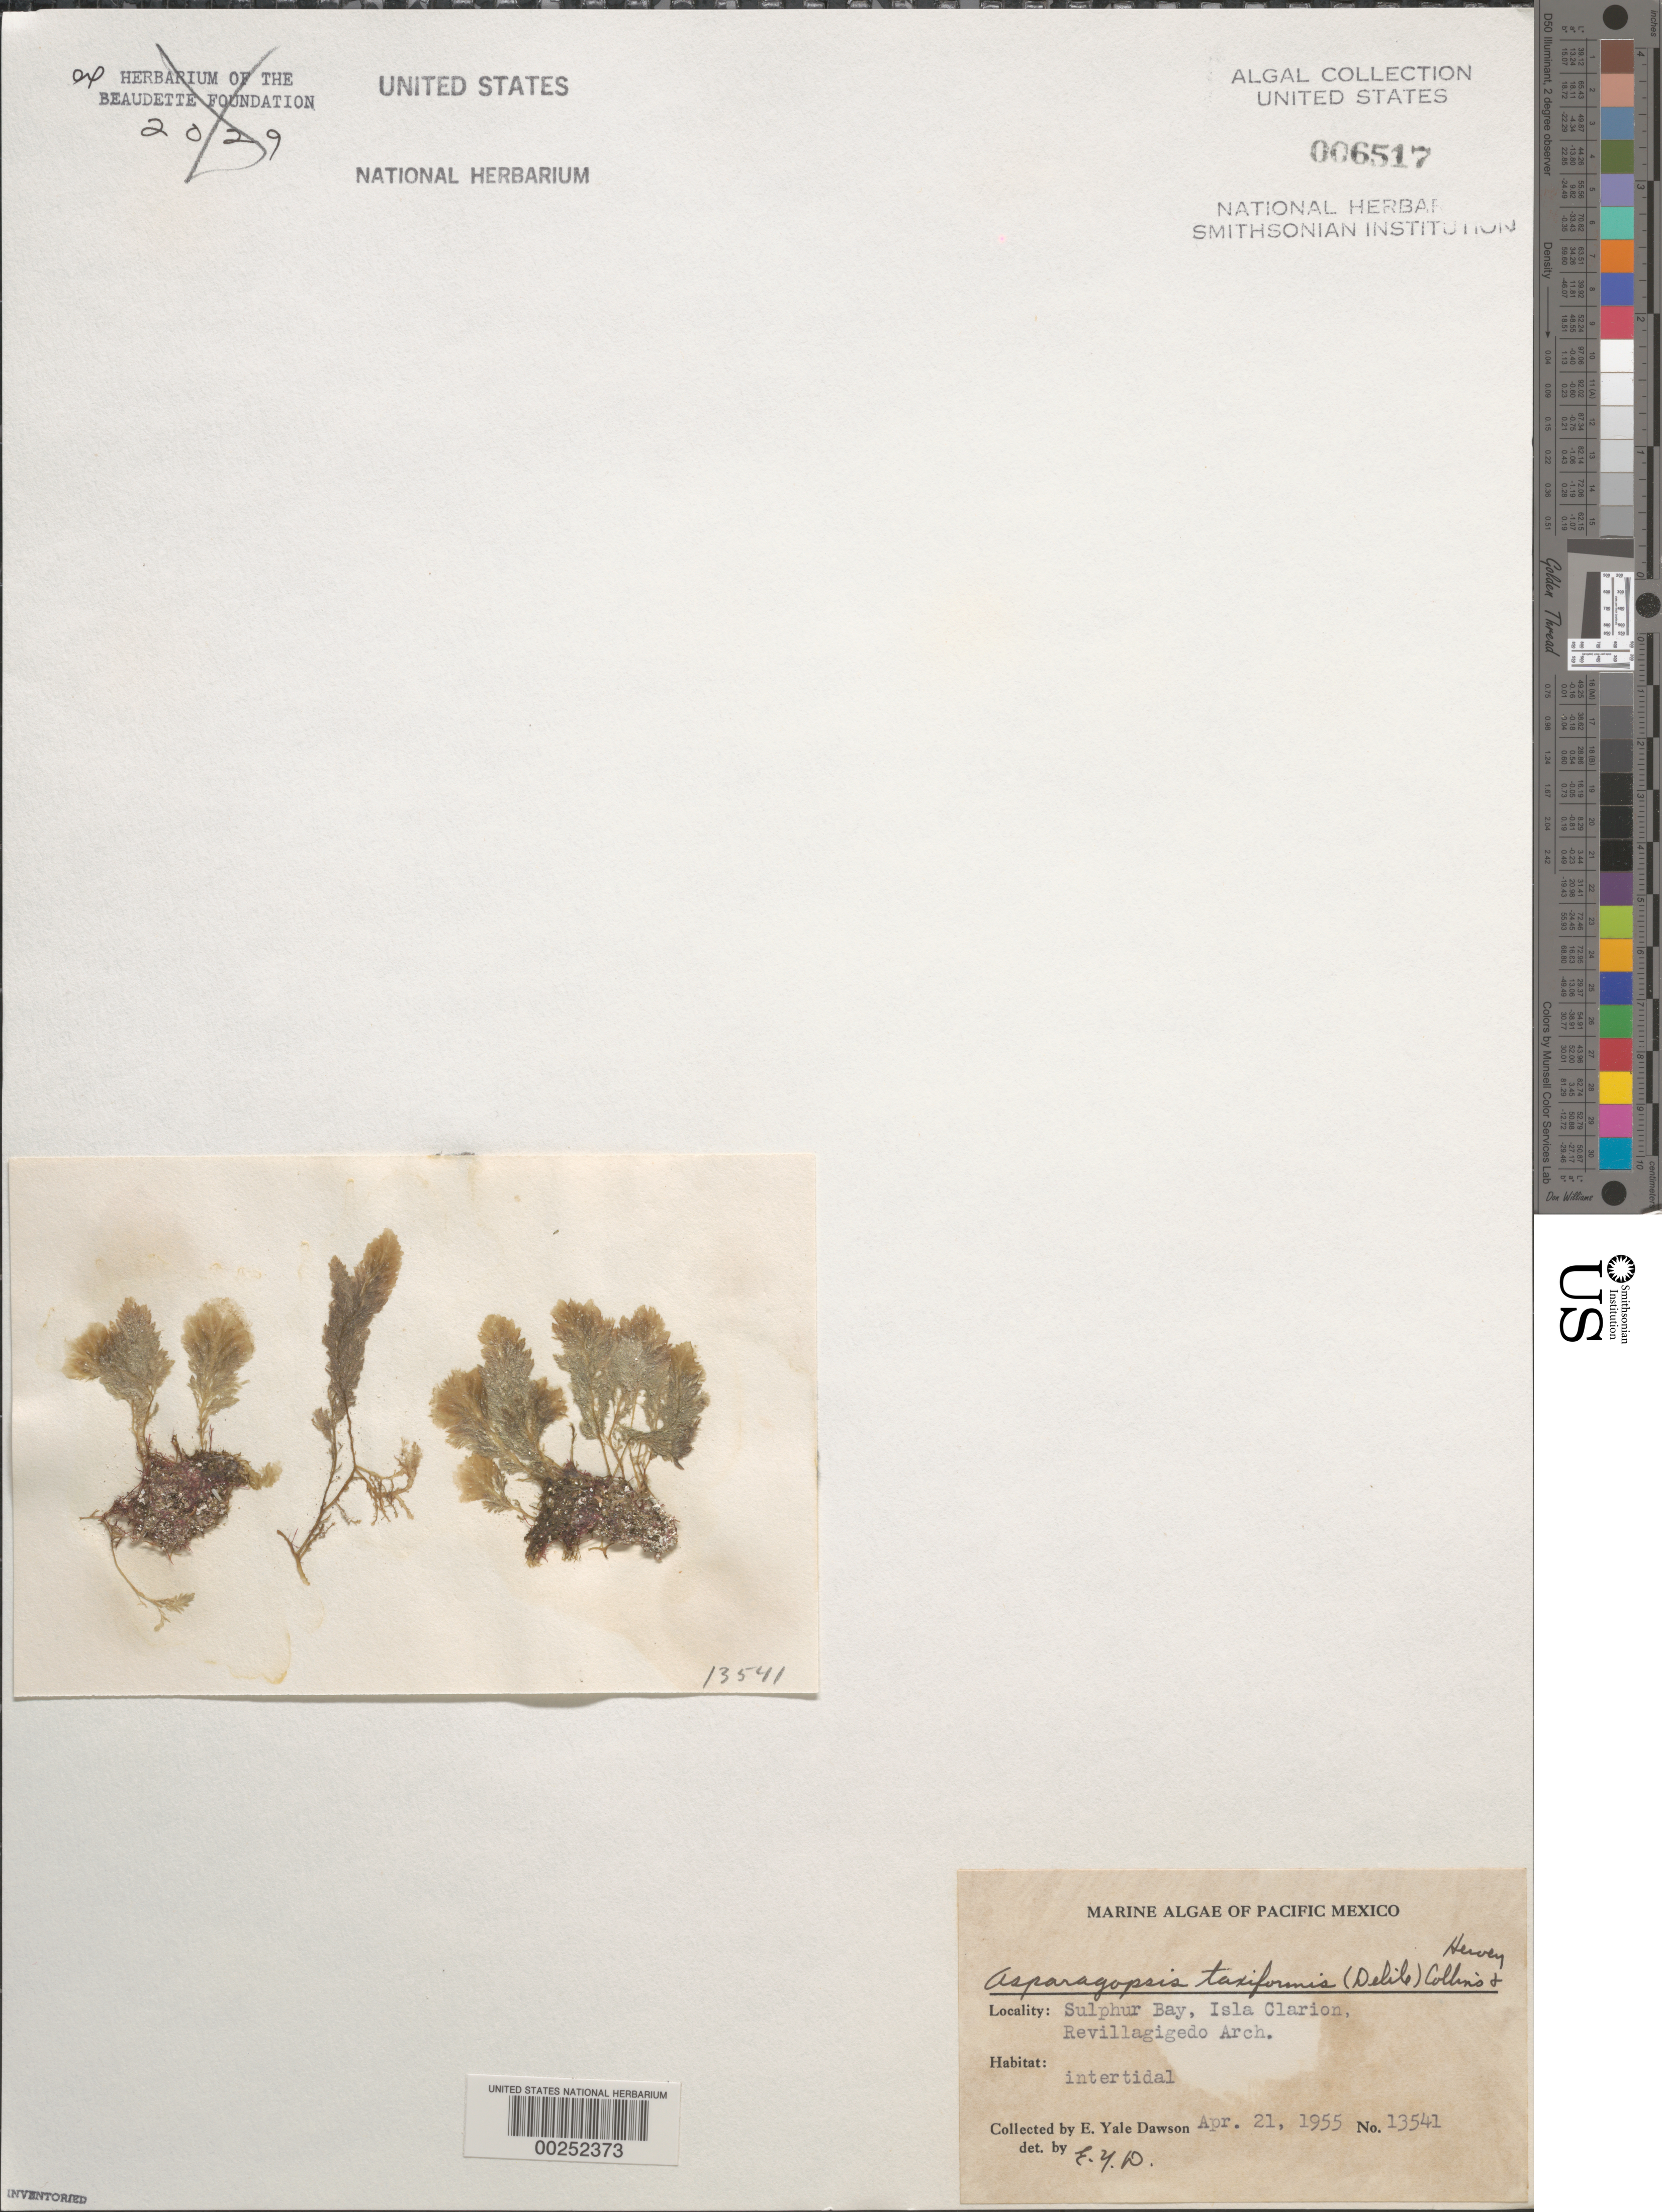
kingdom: Plantae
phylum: Rhodophyta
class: Florideophyceae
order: Bonnemaisoniales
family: Bonnemaisoniaceae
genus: Asparagopsis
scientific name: Asparagopsis taxiformis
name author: (Delile) Trevis.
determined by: Dawson, E. Y.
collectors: E. Y. Dawson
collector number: EYD 13541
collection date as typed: Apr. 21,1955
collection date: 1955-04-21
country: Mexico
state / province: Colima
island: Isla Clarion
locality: Sulphur Bay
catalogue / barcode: US 6517